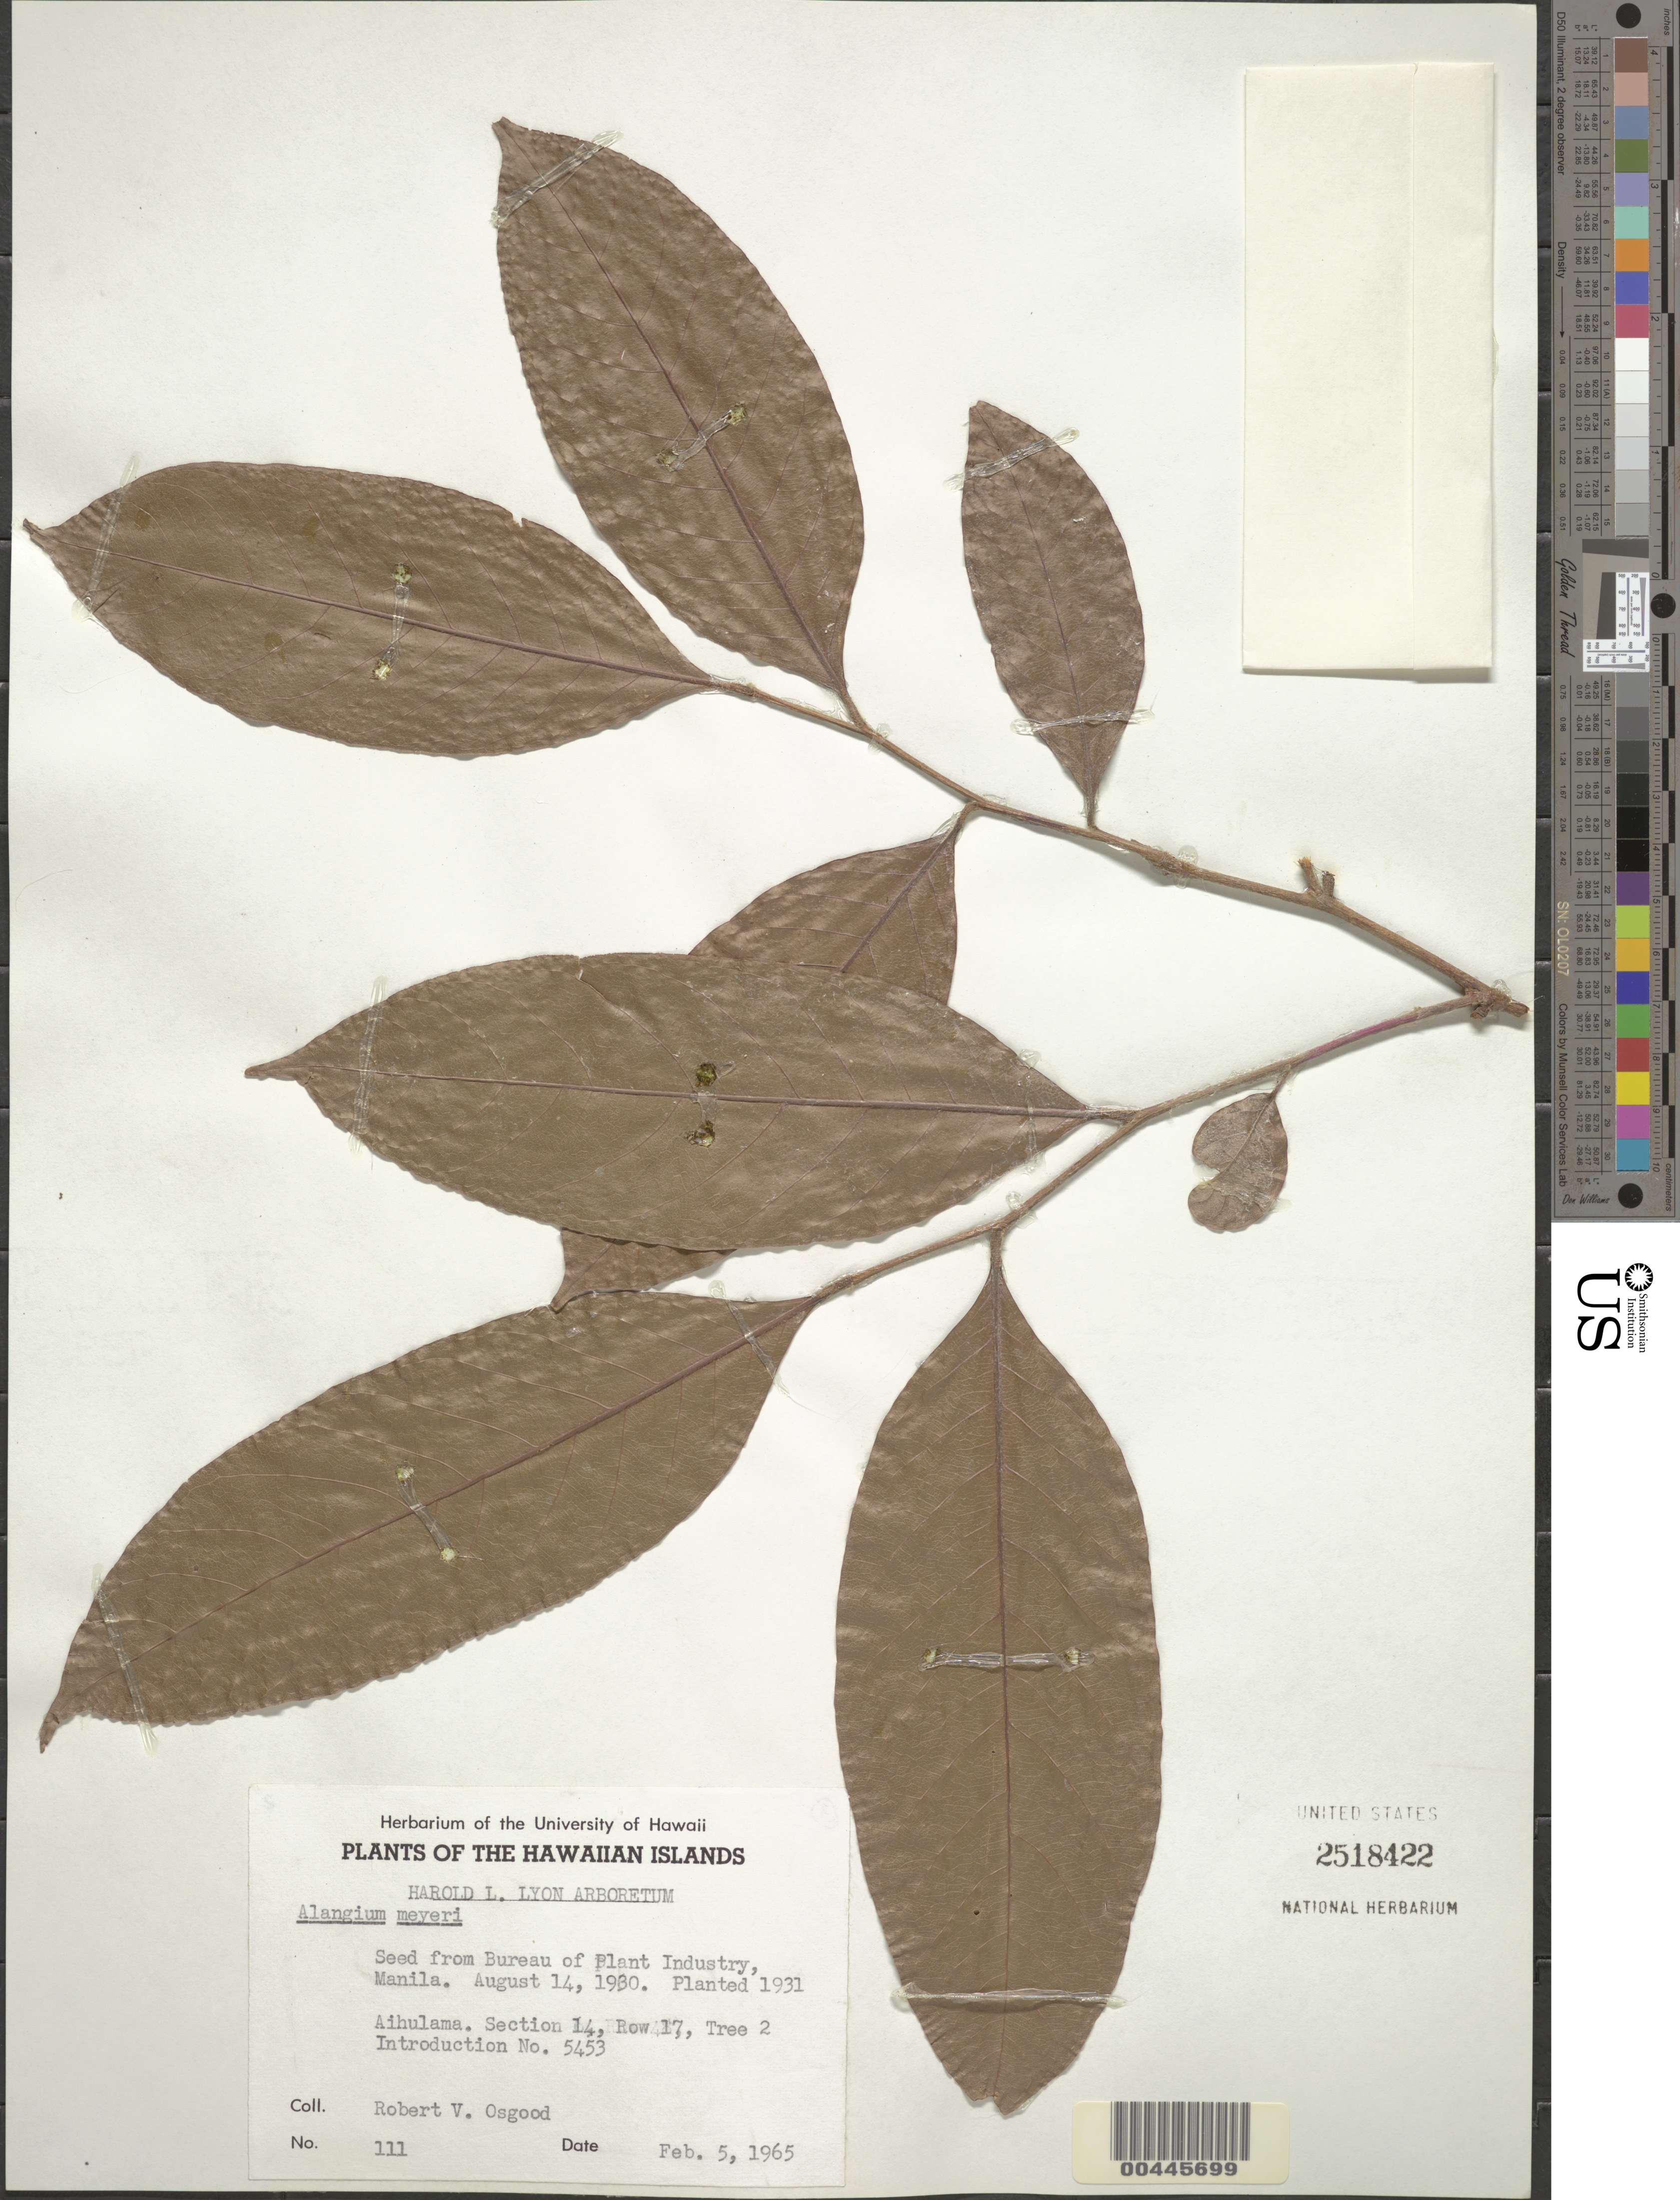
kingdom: Plantae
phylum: Tracheophyta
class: Magnoliopsida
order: Cornales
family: Cornaceae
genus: Alangium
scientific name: Alangium meyeri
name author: Merr.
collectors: R. Osgood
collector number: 111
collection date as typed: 5 Feb 1965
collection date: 1965-02-05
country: United States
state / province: Hawaii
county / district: Honolulu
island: Oahu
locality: Aihulma, Section 14, Row 17, Tree 2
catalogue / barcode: US 2518422